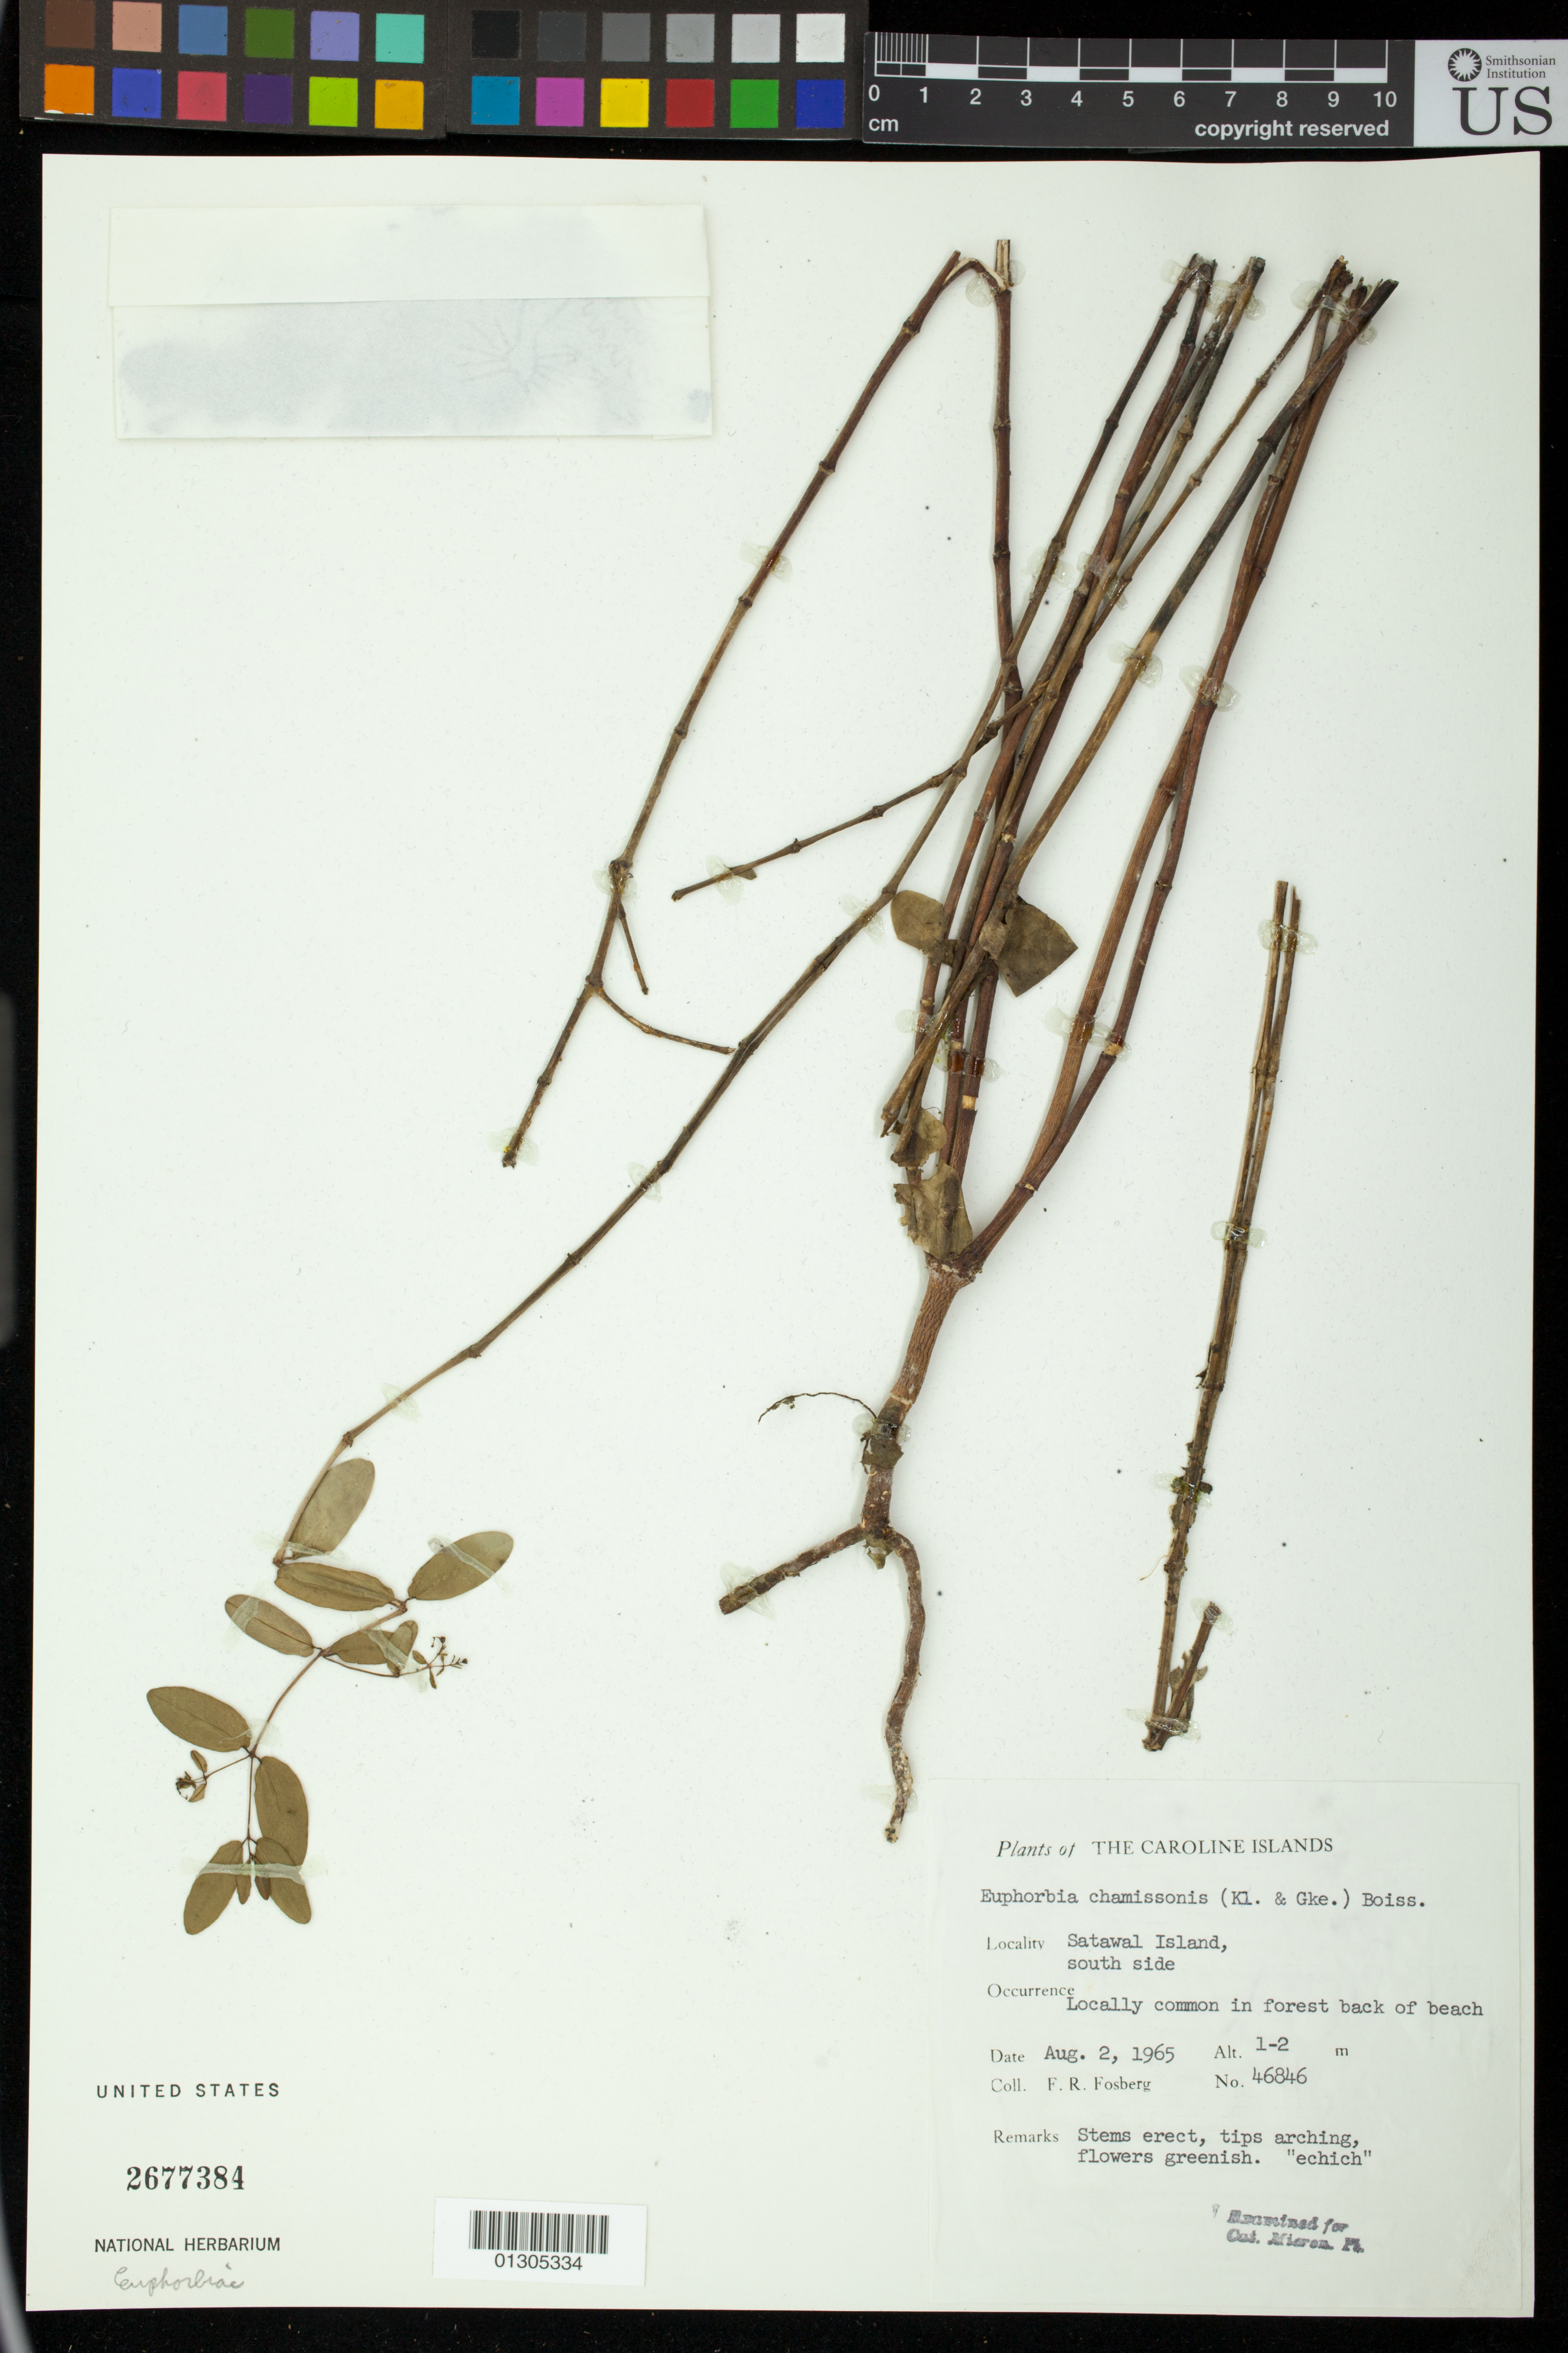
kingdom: Plantae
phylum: Tracheophyta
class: Magnoliopsida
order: Malpighiales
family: Euphorbiaceae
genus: Euphorbia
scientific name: Euphorbia chamissonis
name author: (Klotzsch ex Klotzsch & Garcke) Boiss.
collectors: F. R. Fosberg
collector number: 46846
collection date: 1965-08-02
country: Micronesia, Federated States of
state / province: Yap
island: Satawal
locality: Satawal Island, south side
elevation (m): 1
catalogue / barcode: US 2677384